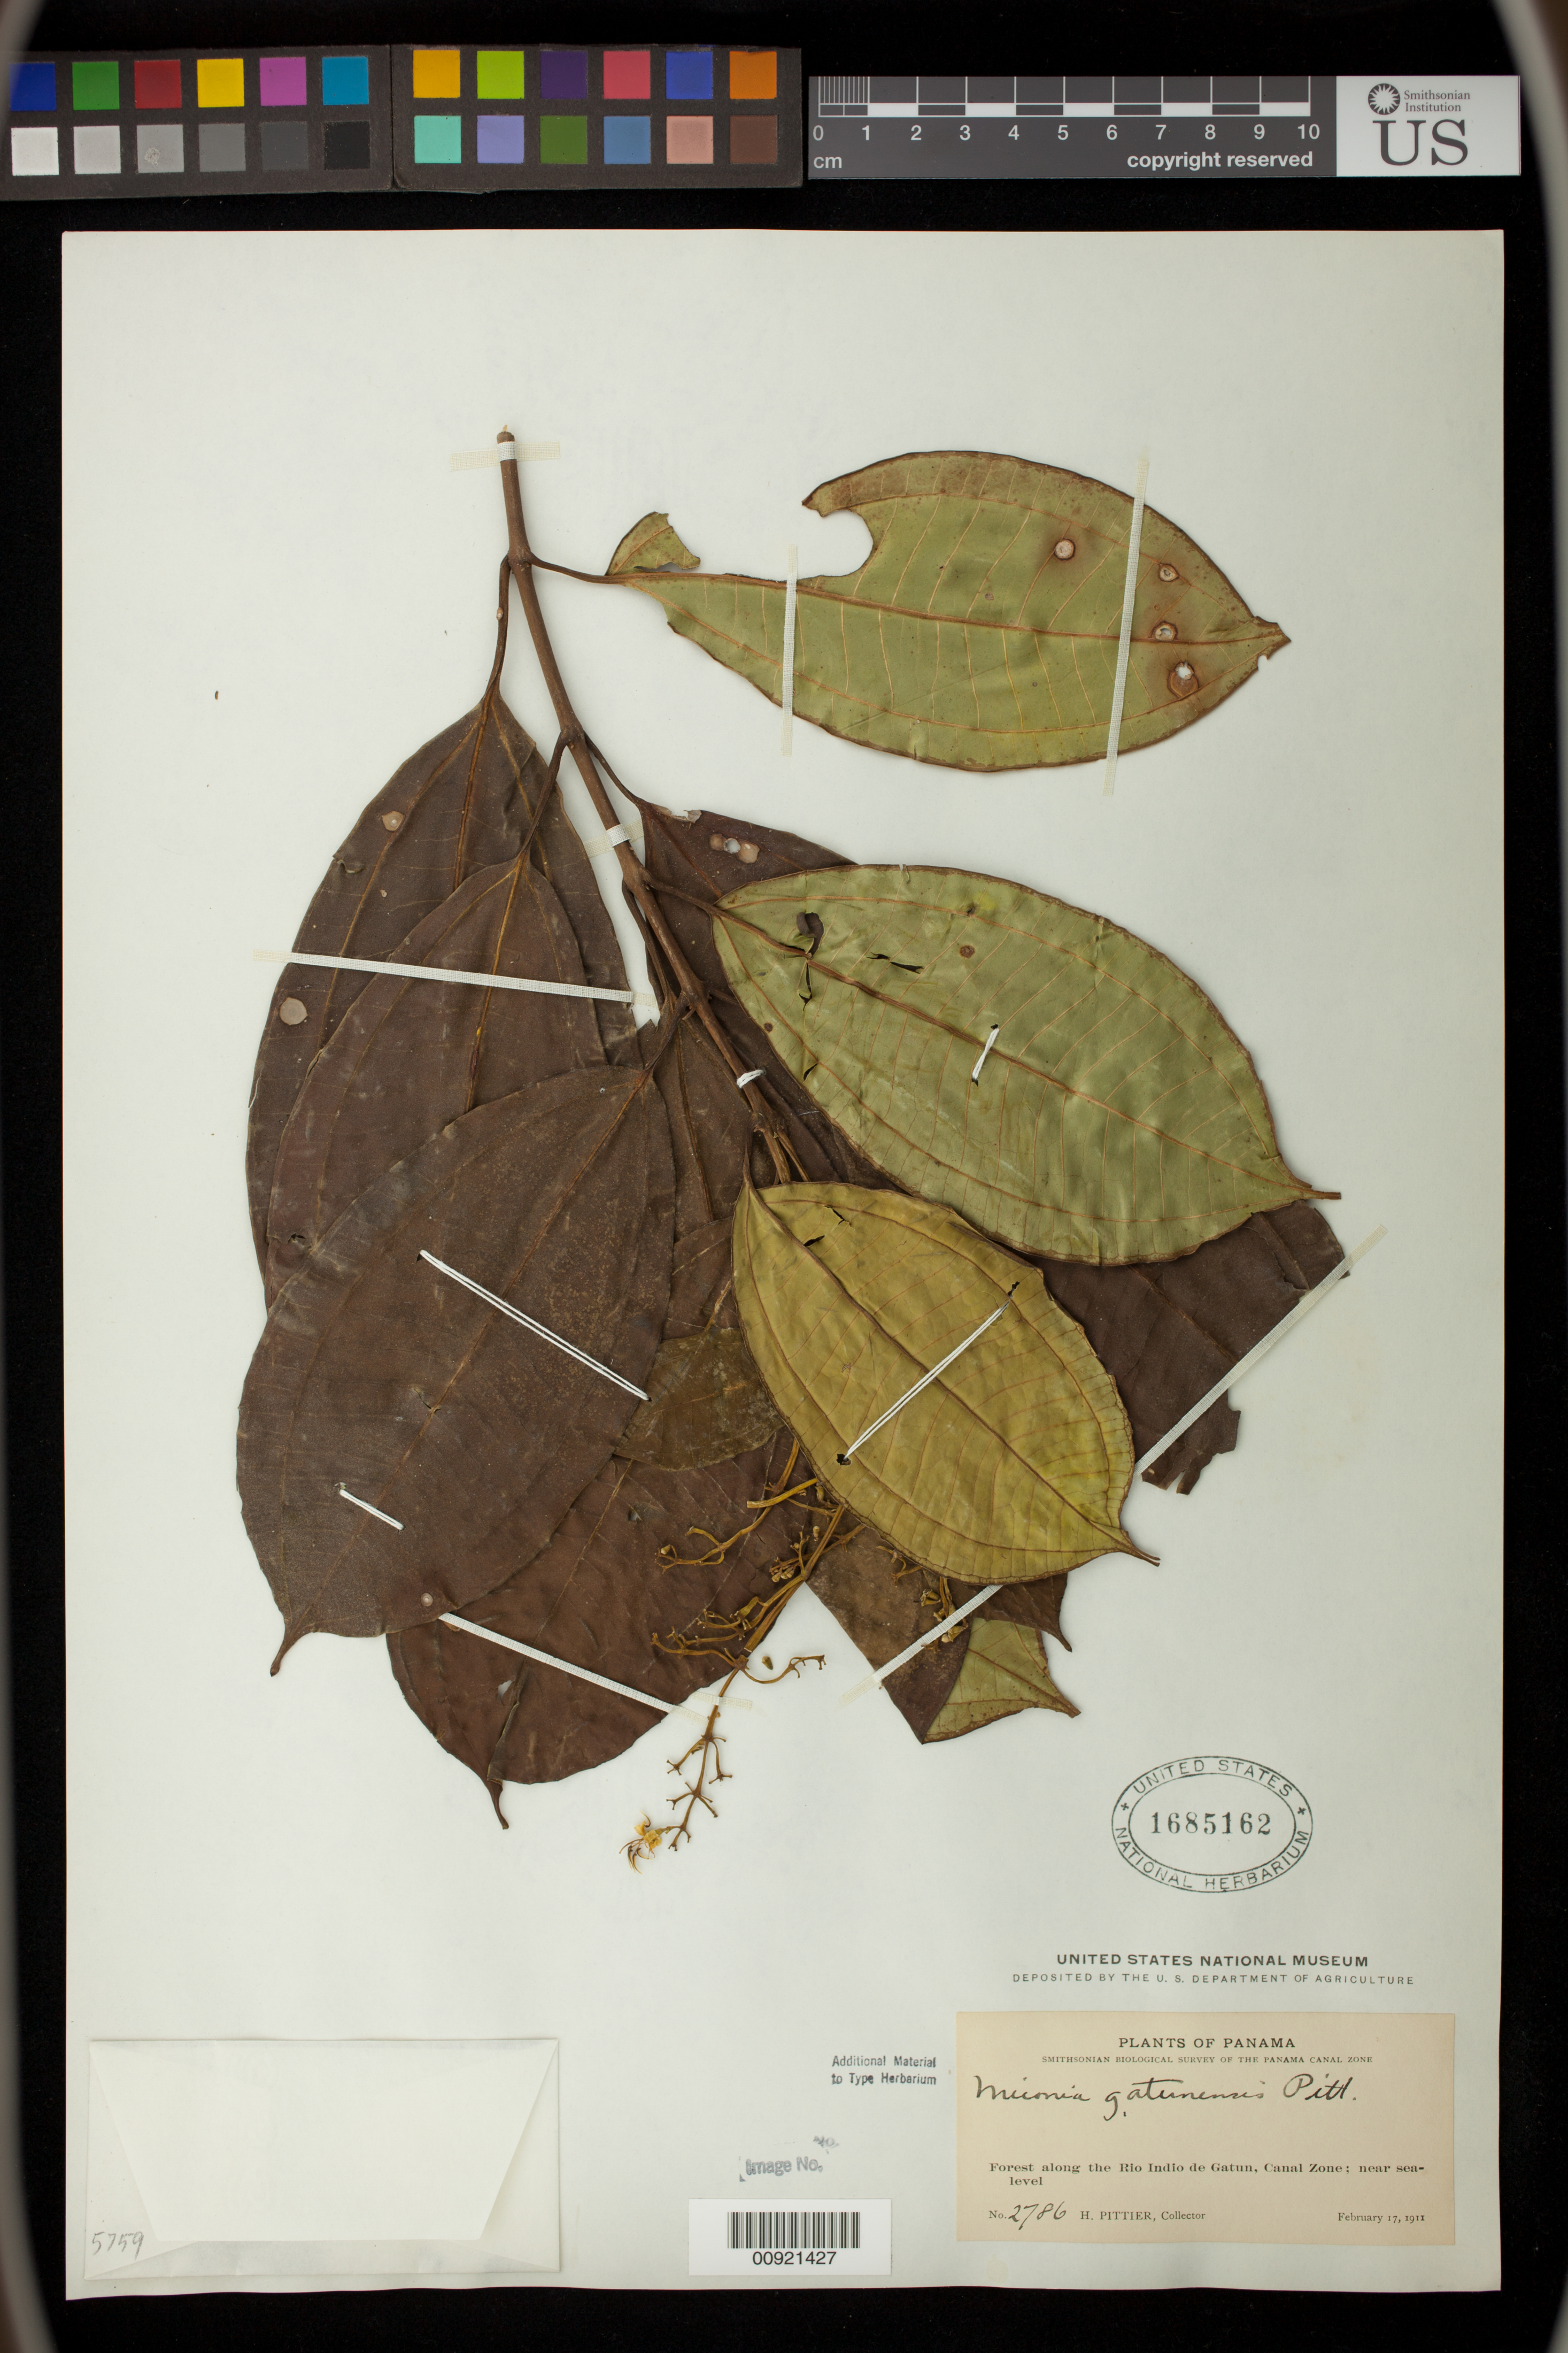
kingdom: Plantae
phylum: Tracheophyta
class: Magnoliopsida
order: Myrtales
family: Melastomataceae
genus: Miconia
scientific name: Miconia gatunensis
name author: Pittier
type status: Isotype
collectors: H. F. Pittier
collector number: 2786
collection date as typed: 17 Feb 1911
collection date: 1911-02-17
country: Panama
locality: Rio Indio de Gatun; alt. near sea level.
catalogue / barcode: US 1685162